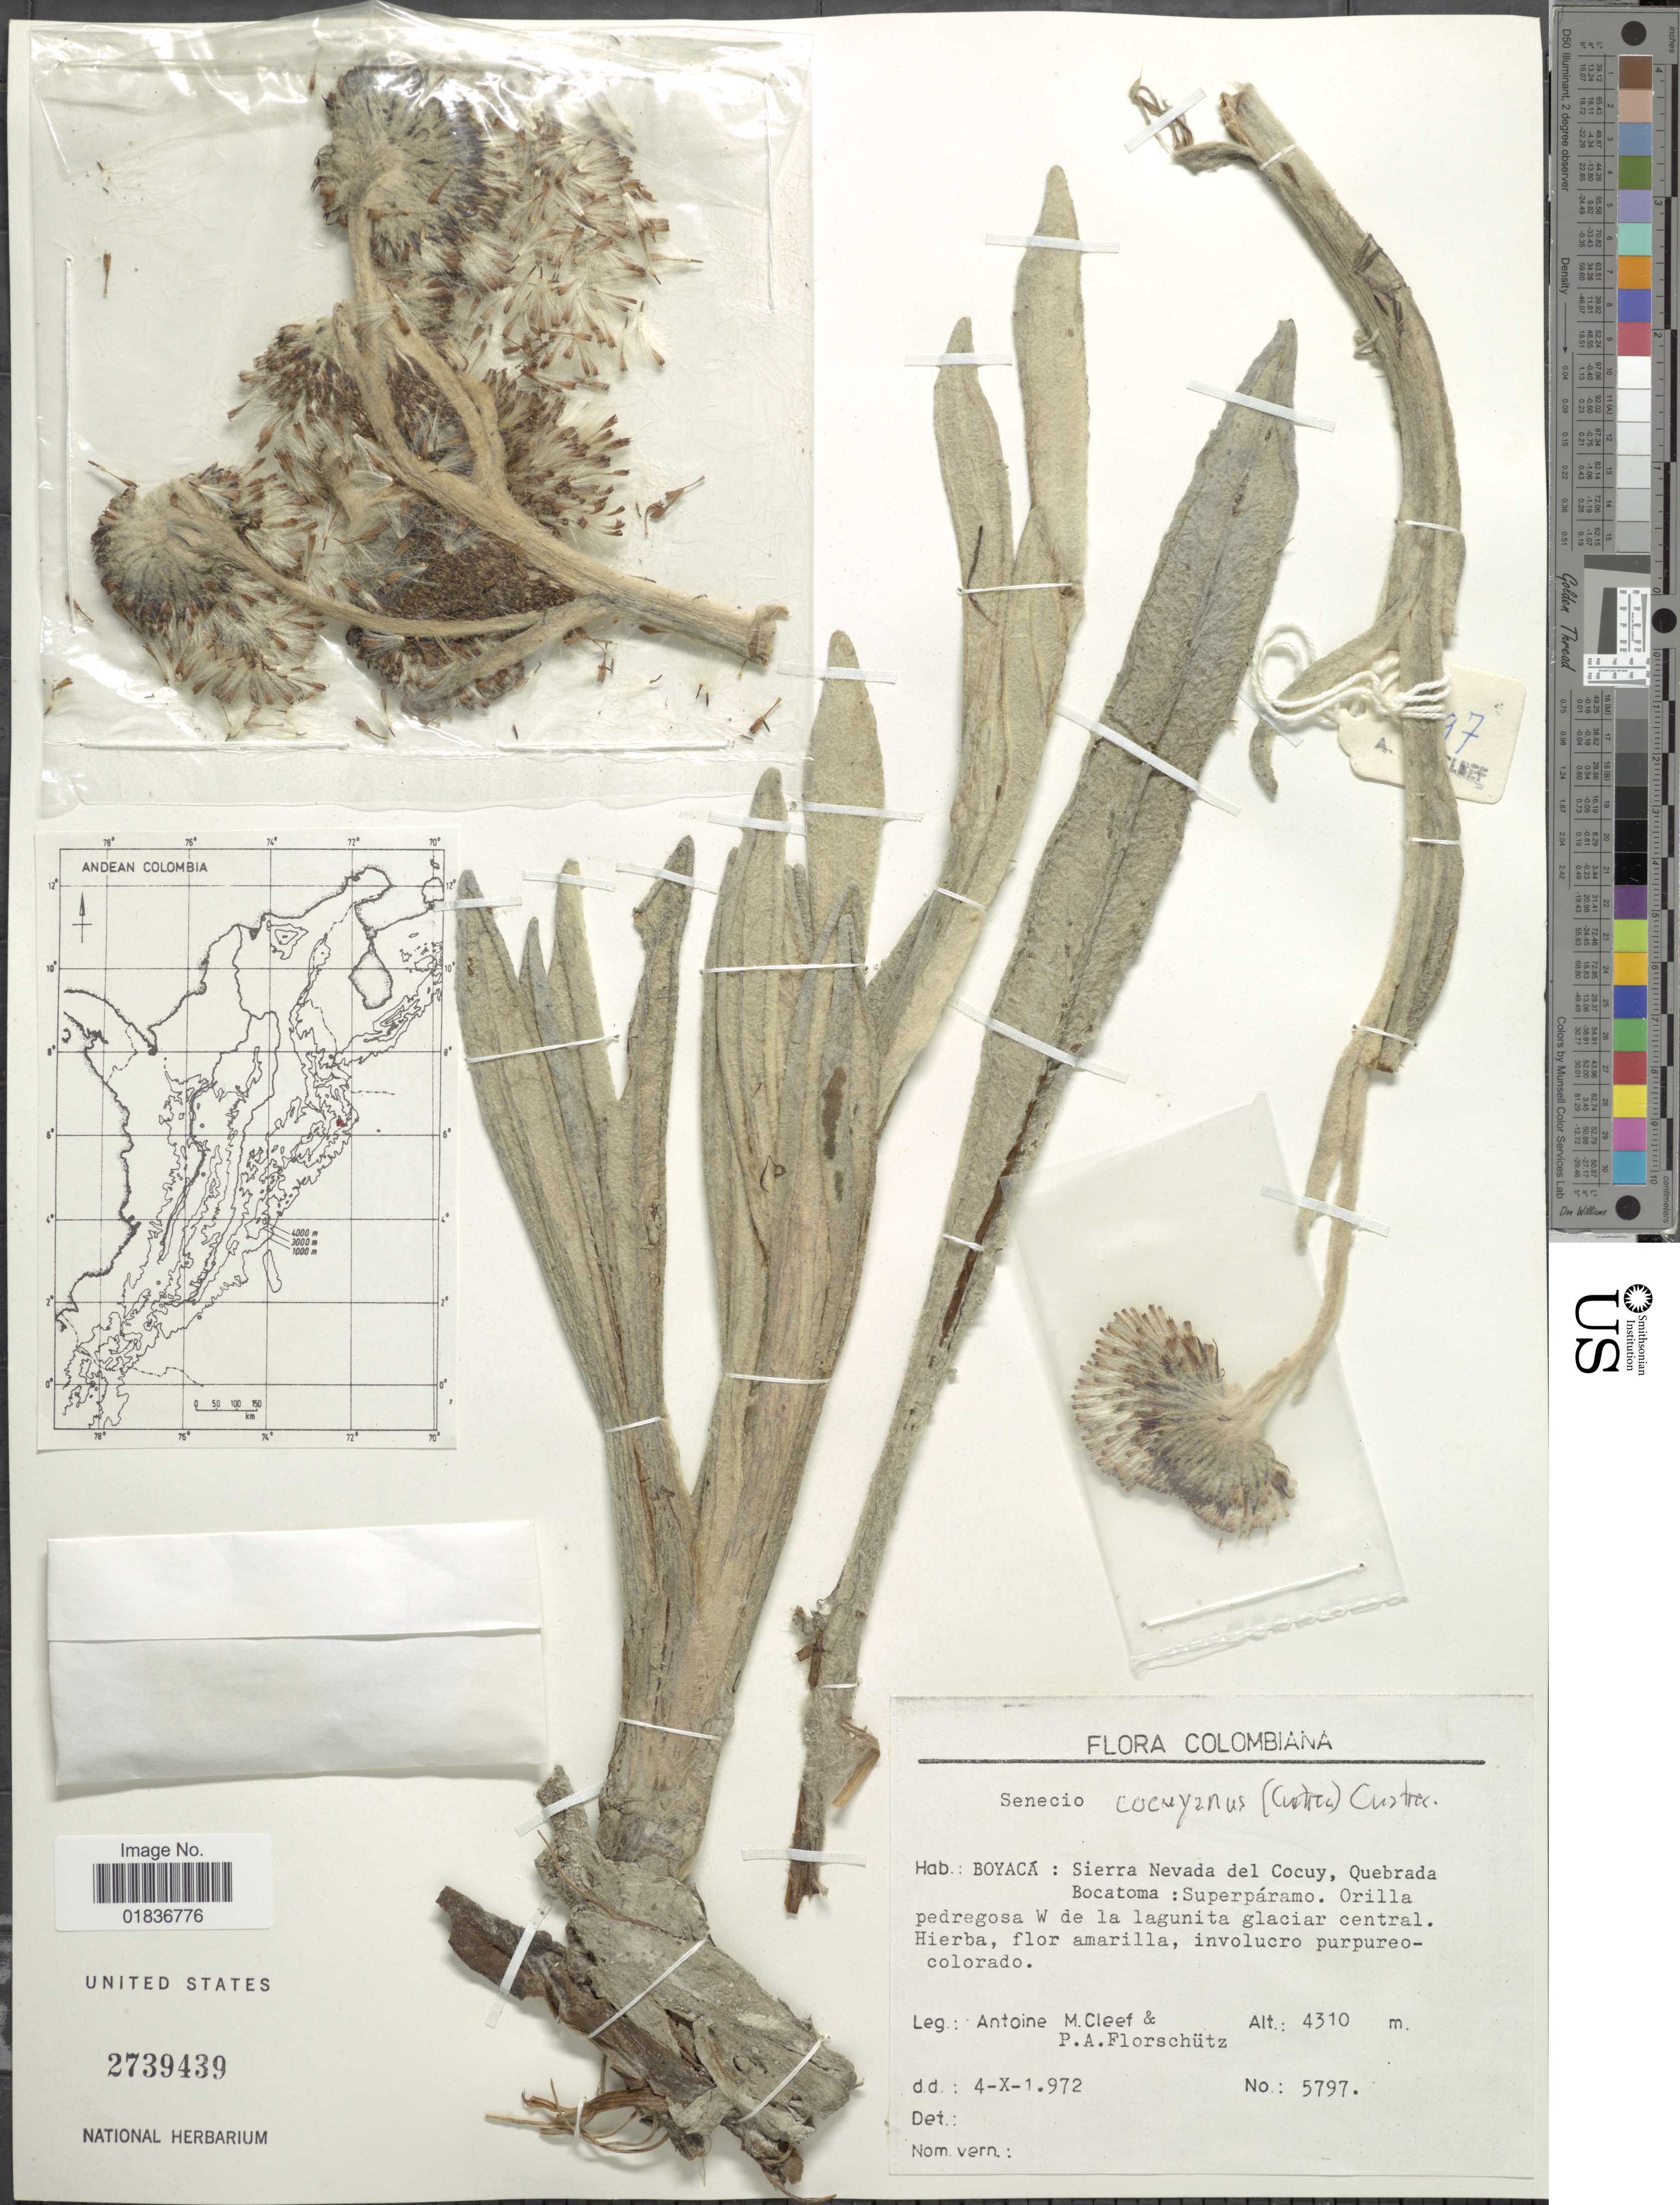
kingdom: Plantae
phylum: Tracheophyta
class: Magnoliopsida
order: Asterales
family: Asteraceae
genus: Senecio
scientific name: Senecio cocuyanus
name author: Cuatrec.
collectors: A. M. Cleef & P. Florschütz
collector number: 5797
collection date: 1972-10-04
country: Colombia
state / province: Boyacá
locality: Boyacá: Sierra Nevada del Cocuy, Quebrada Bocatoma: Superparamo. Orilla pedregosa W de la lagunita glaciar central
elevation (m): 4310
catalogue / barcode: US 2739439